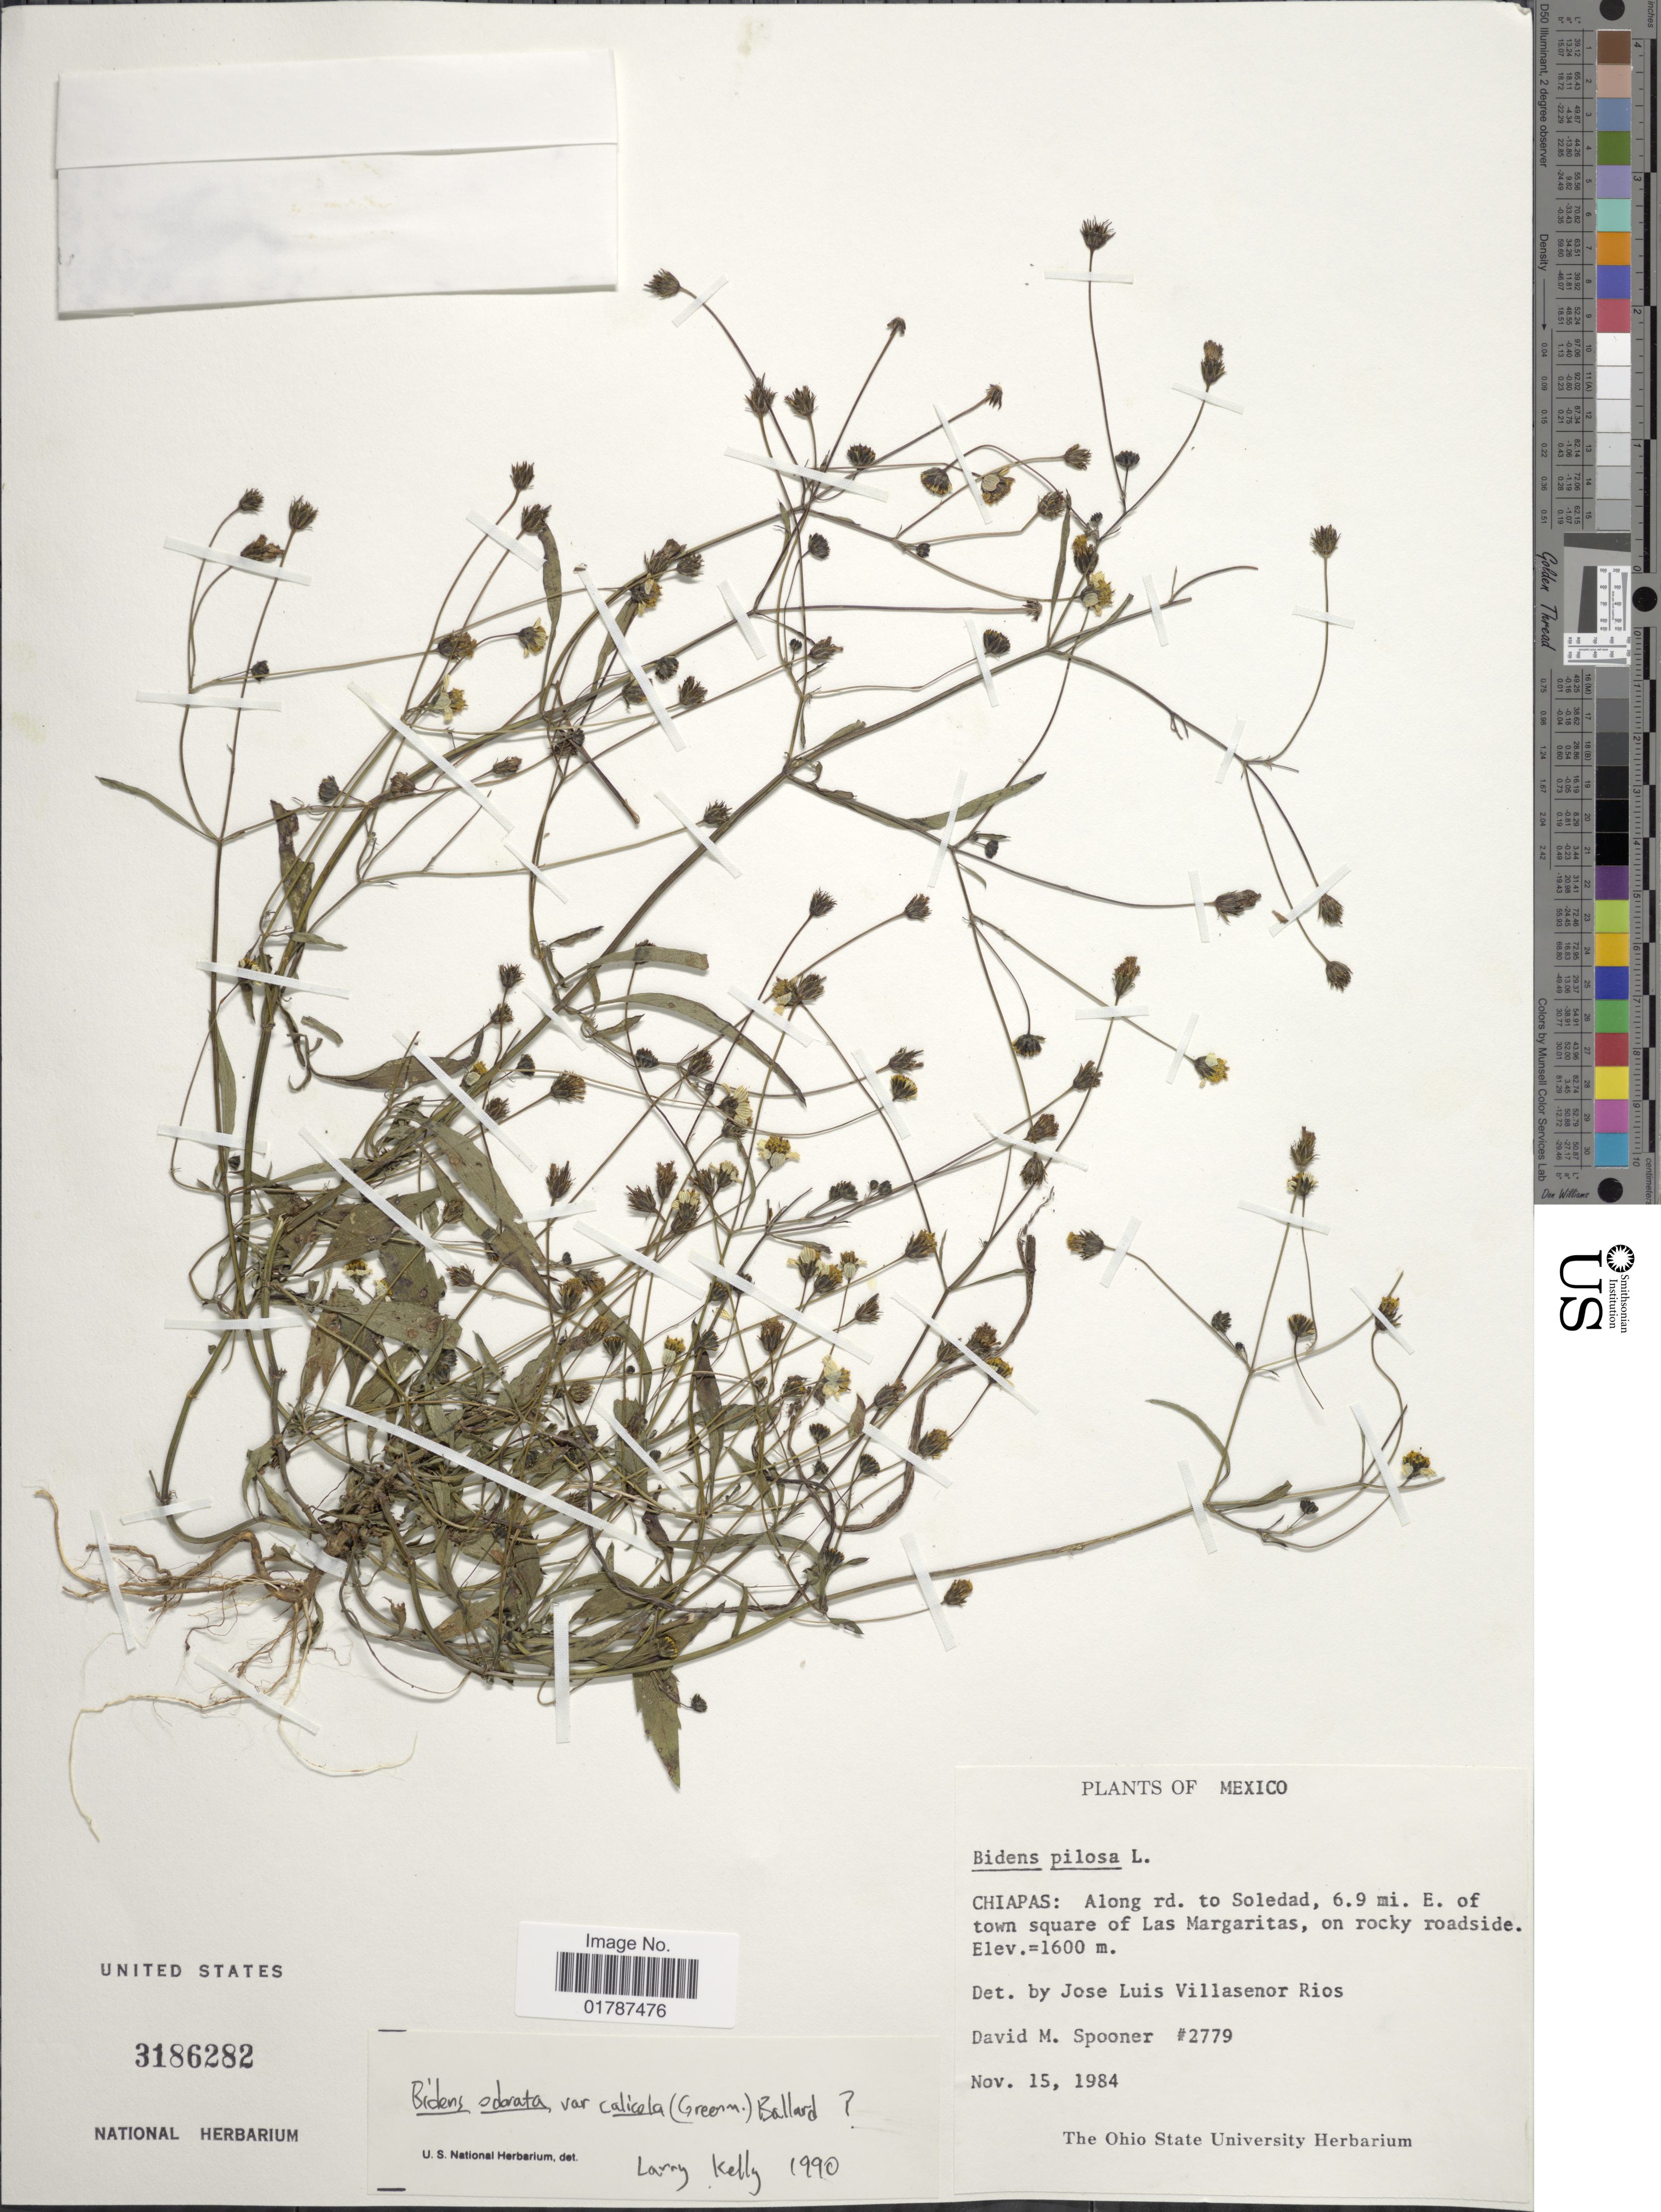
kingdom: Plantae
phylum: Tracheophyta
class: Magnoliopsida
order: Asterales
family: Asteraceae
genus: Bidens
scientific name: Bidens odorata var. calcicola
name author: (Greenm.) Ballard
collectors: D. Spooner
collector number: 2779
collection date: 1984-11-15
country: Mexico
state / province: Chiapas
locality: Chiapas: Along rd. to Soledad, 6.9 mi. E. of town square Margaritas, on rocky roadside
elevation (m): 1600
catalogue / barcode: US 3186282